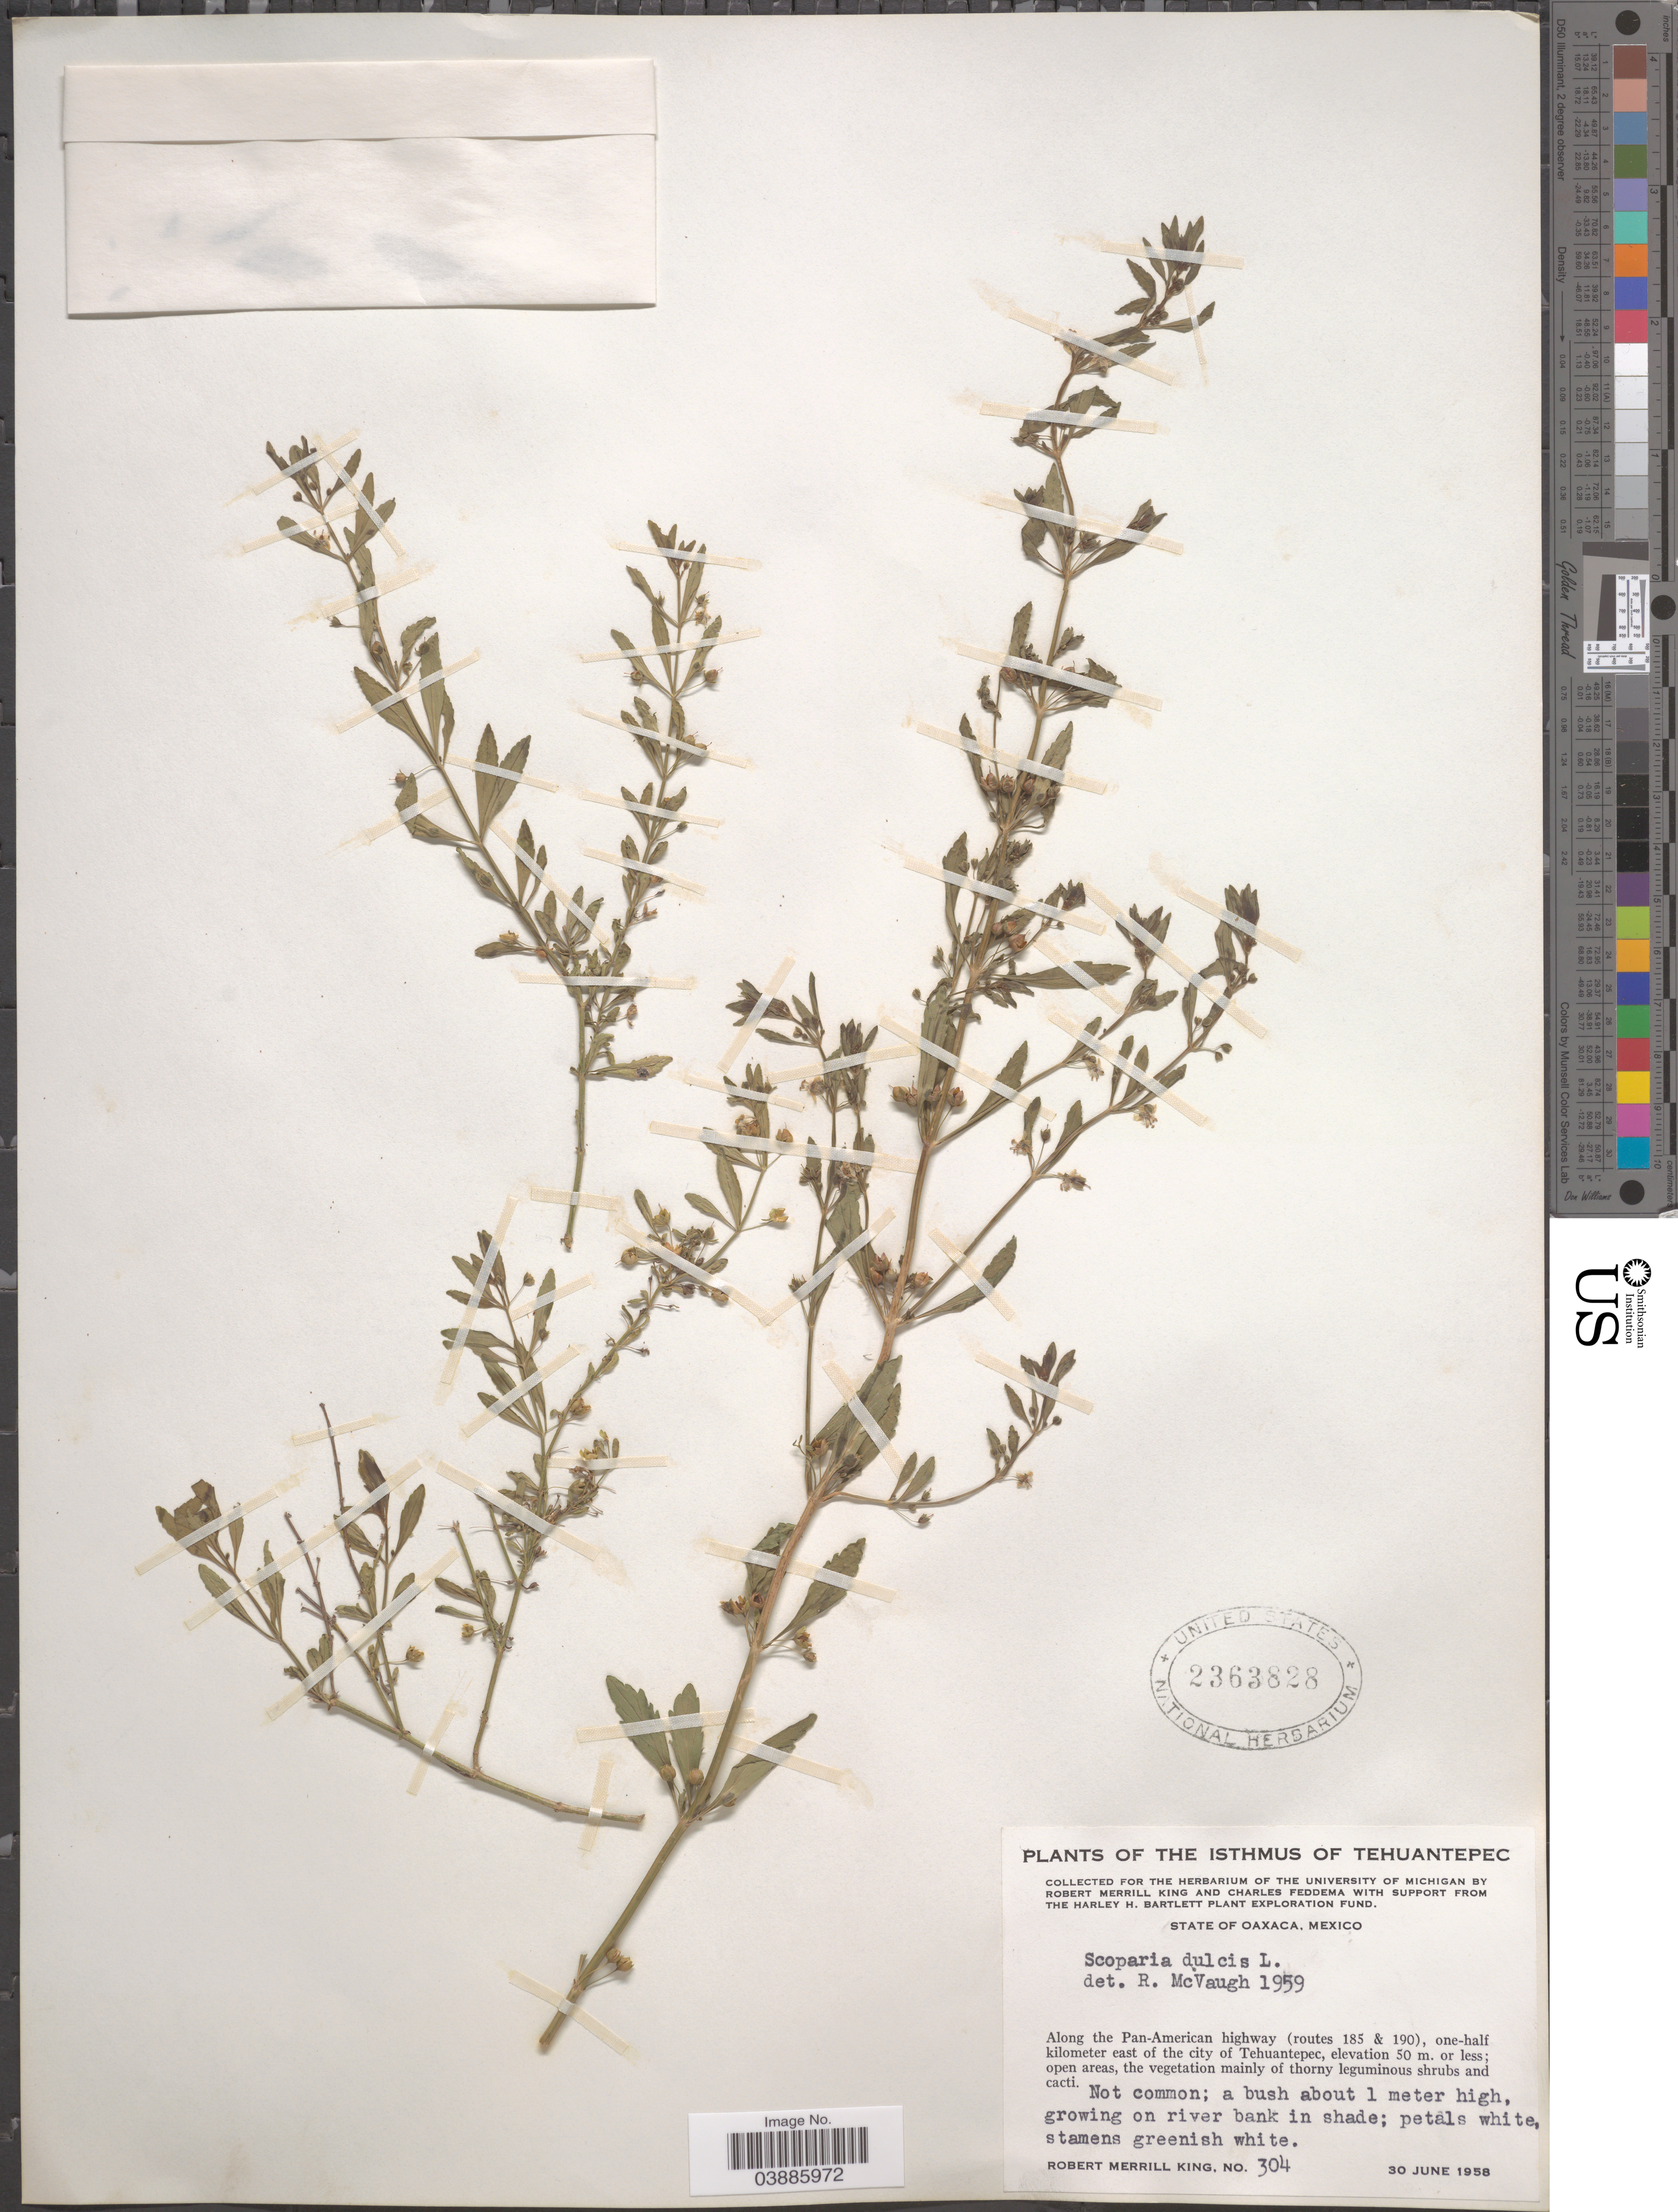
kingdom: Plantae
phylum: Tracheophyta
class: Magnoliopsida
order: Lamiales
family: Plantaginaceae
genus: Scoparia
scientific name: Scoparia dulcis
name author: L.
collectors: R. M. King & C. Feddema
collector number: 304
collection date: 1958-06-30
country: Mexico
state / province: Oaxaca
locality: The Isthmus of Tehuantepec. Along the Pan-American highway (routes 185 & 190), one-half kilometer east of the city of Tehuantepec.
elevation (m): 50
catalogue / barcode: US 2363828